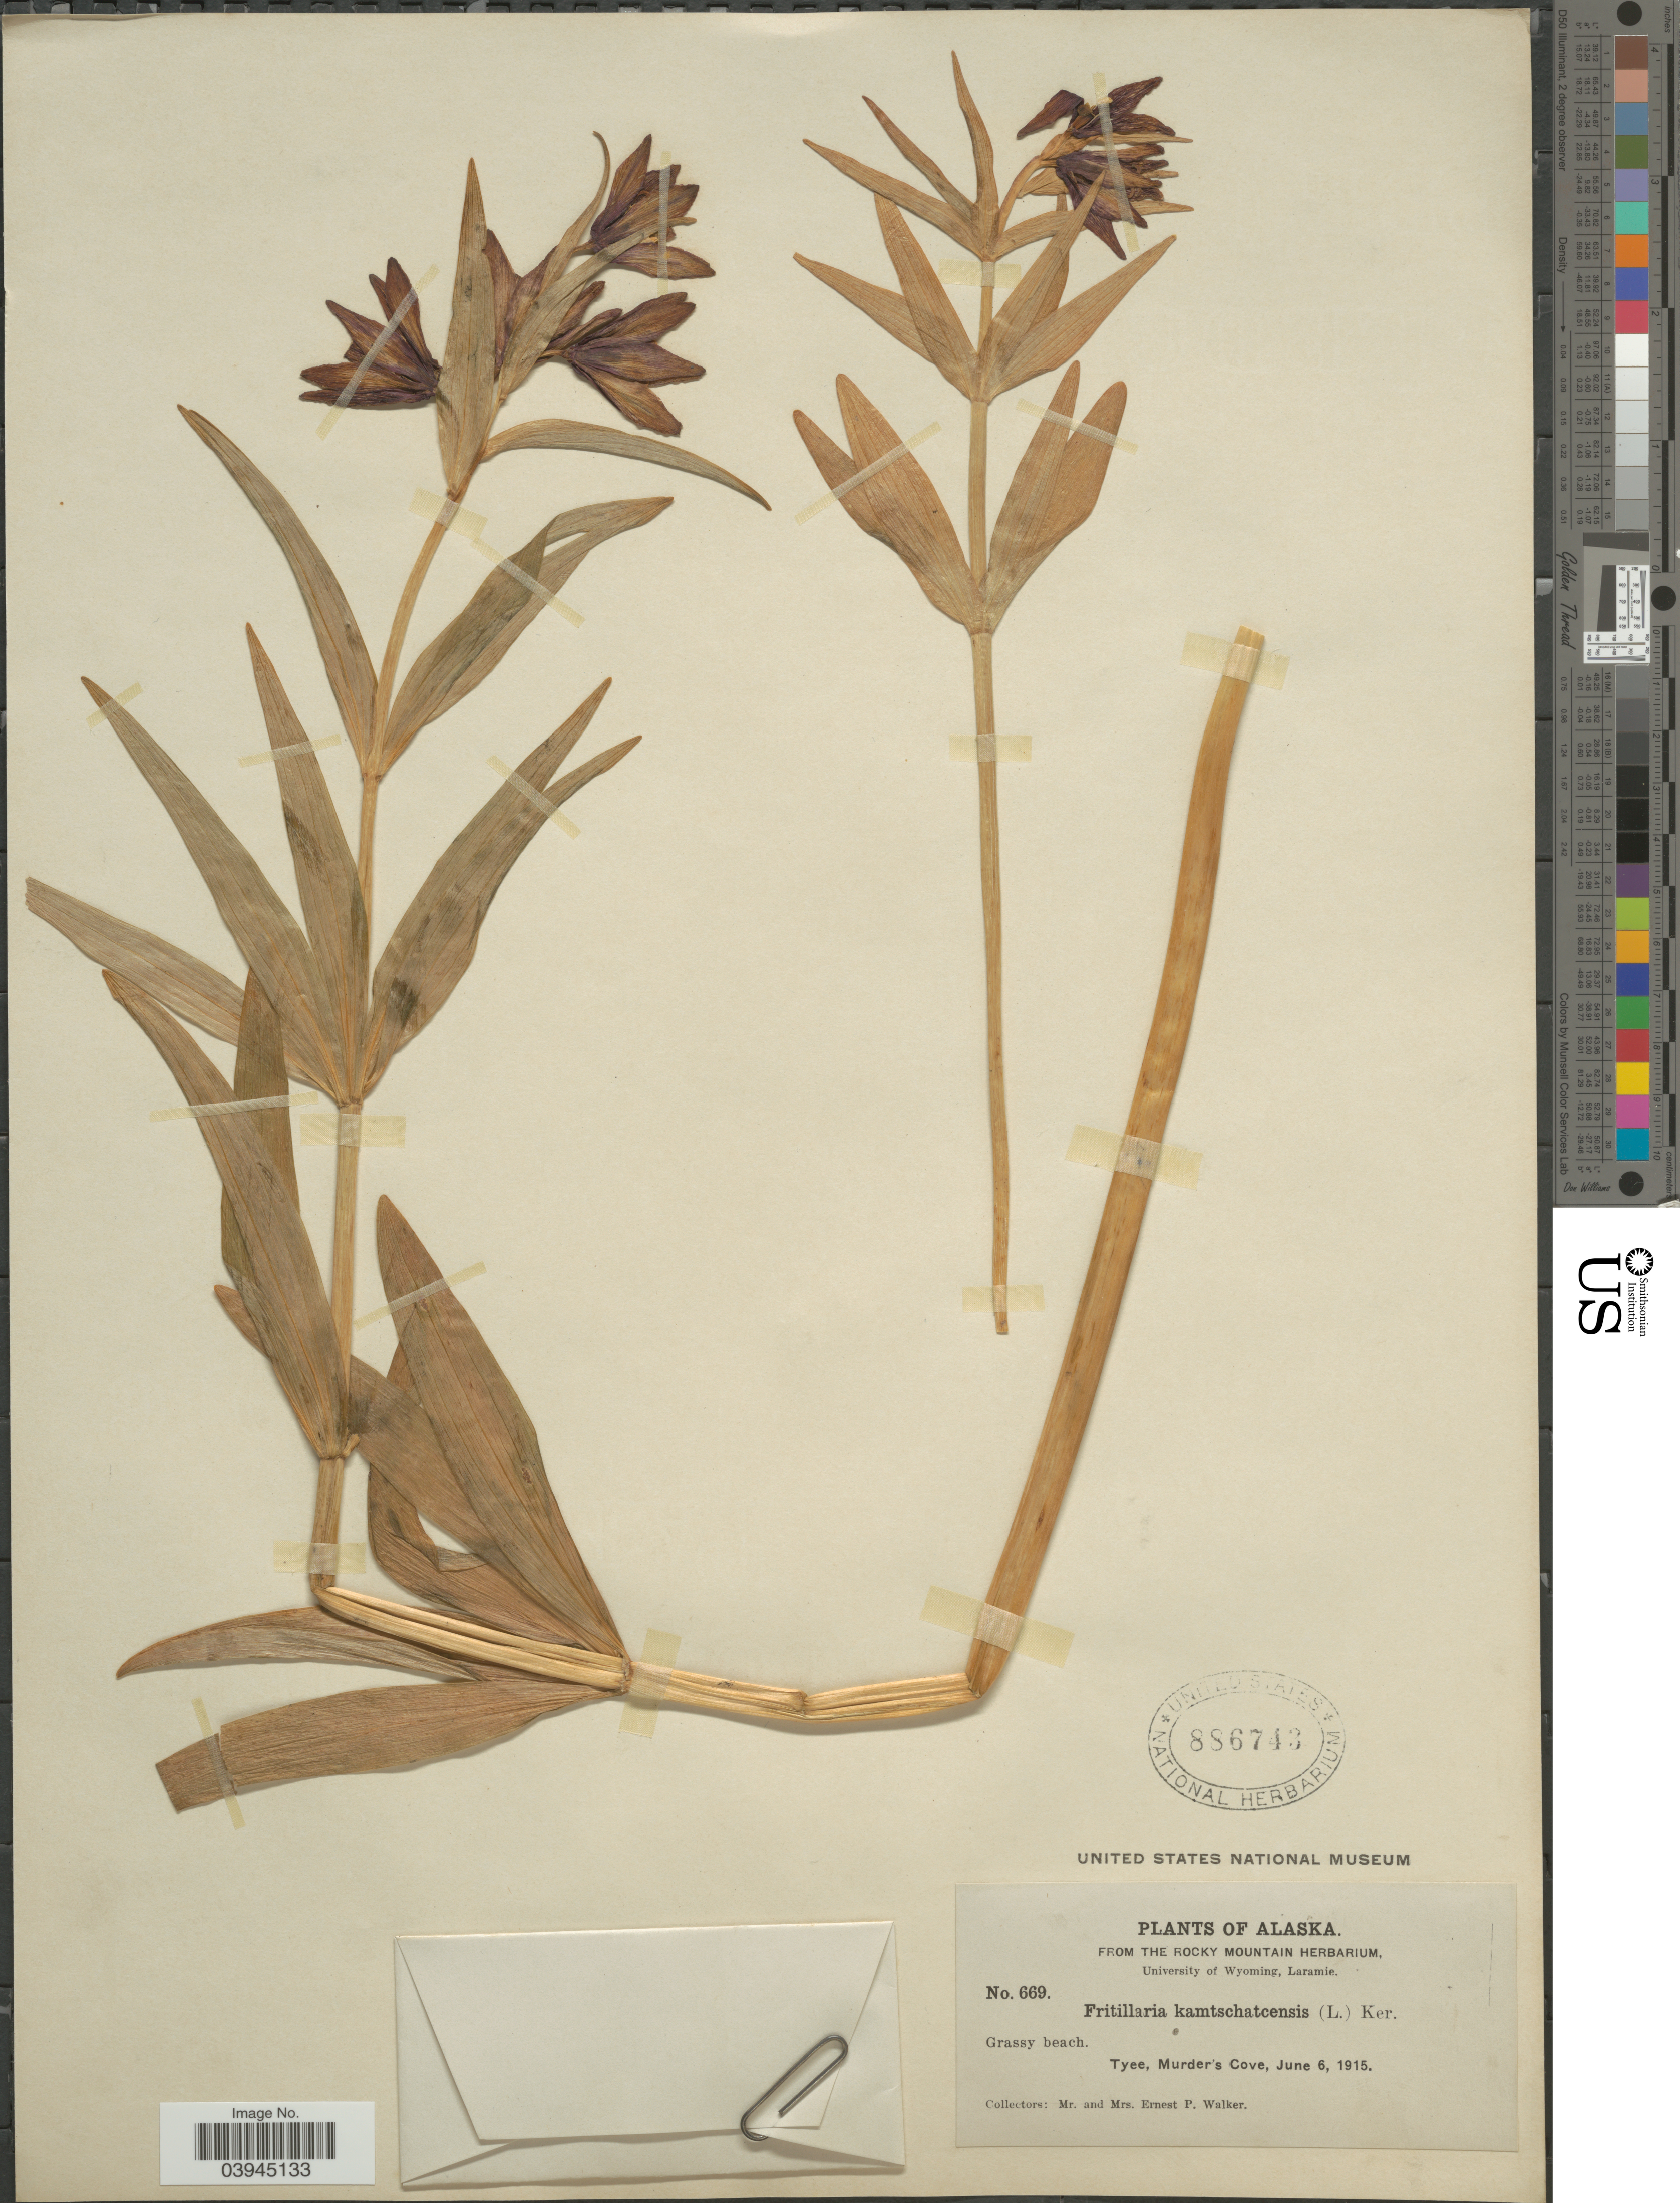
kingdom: Plantae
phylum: Tracheophyta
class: Liliopsida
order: Liliales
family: Liliaceae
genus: Fritillaria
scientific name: Fritillaria camschatcensis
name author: (L.) Ker Gawl.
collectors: E. P. Walker & E. Walker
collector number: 669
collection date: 1915-06-06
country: United States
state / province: Alaska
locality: Tyee, Murder's Cove.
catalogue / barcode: US 886743